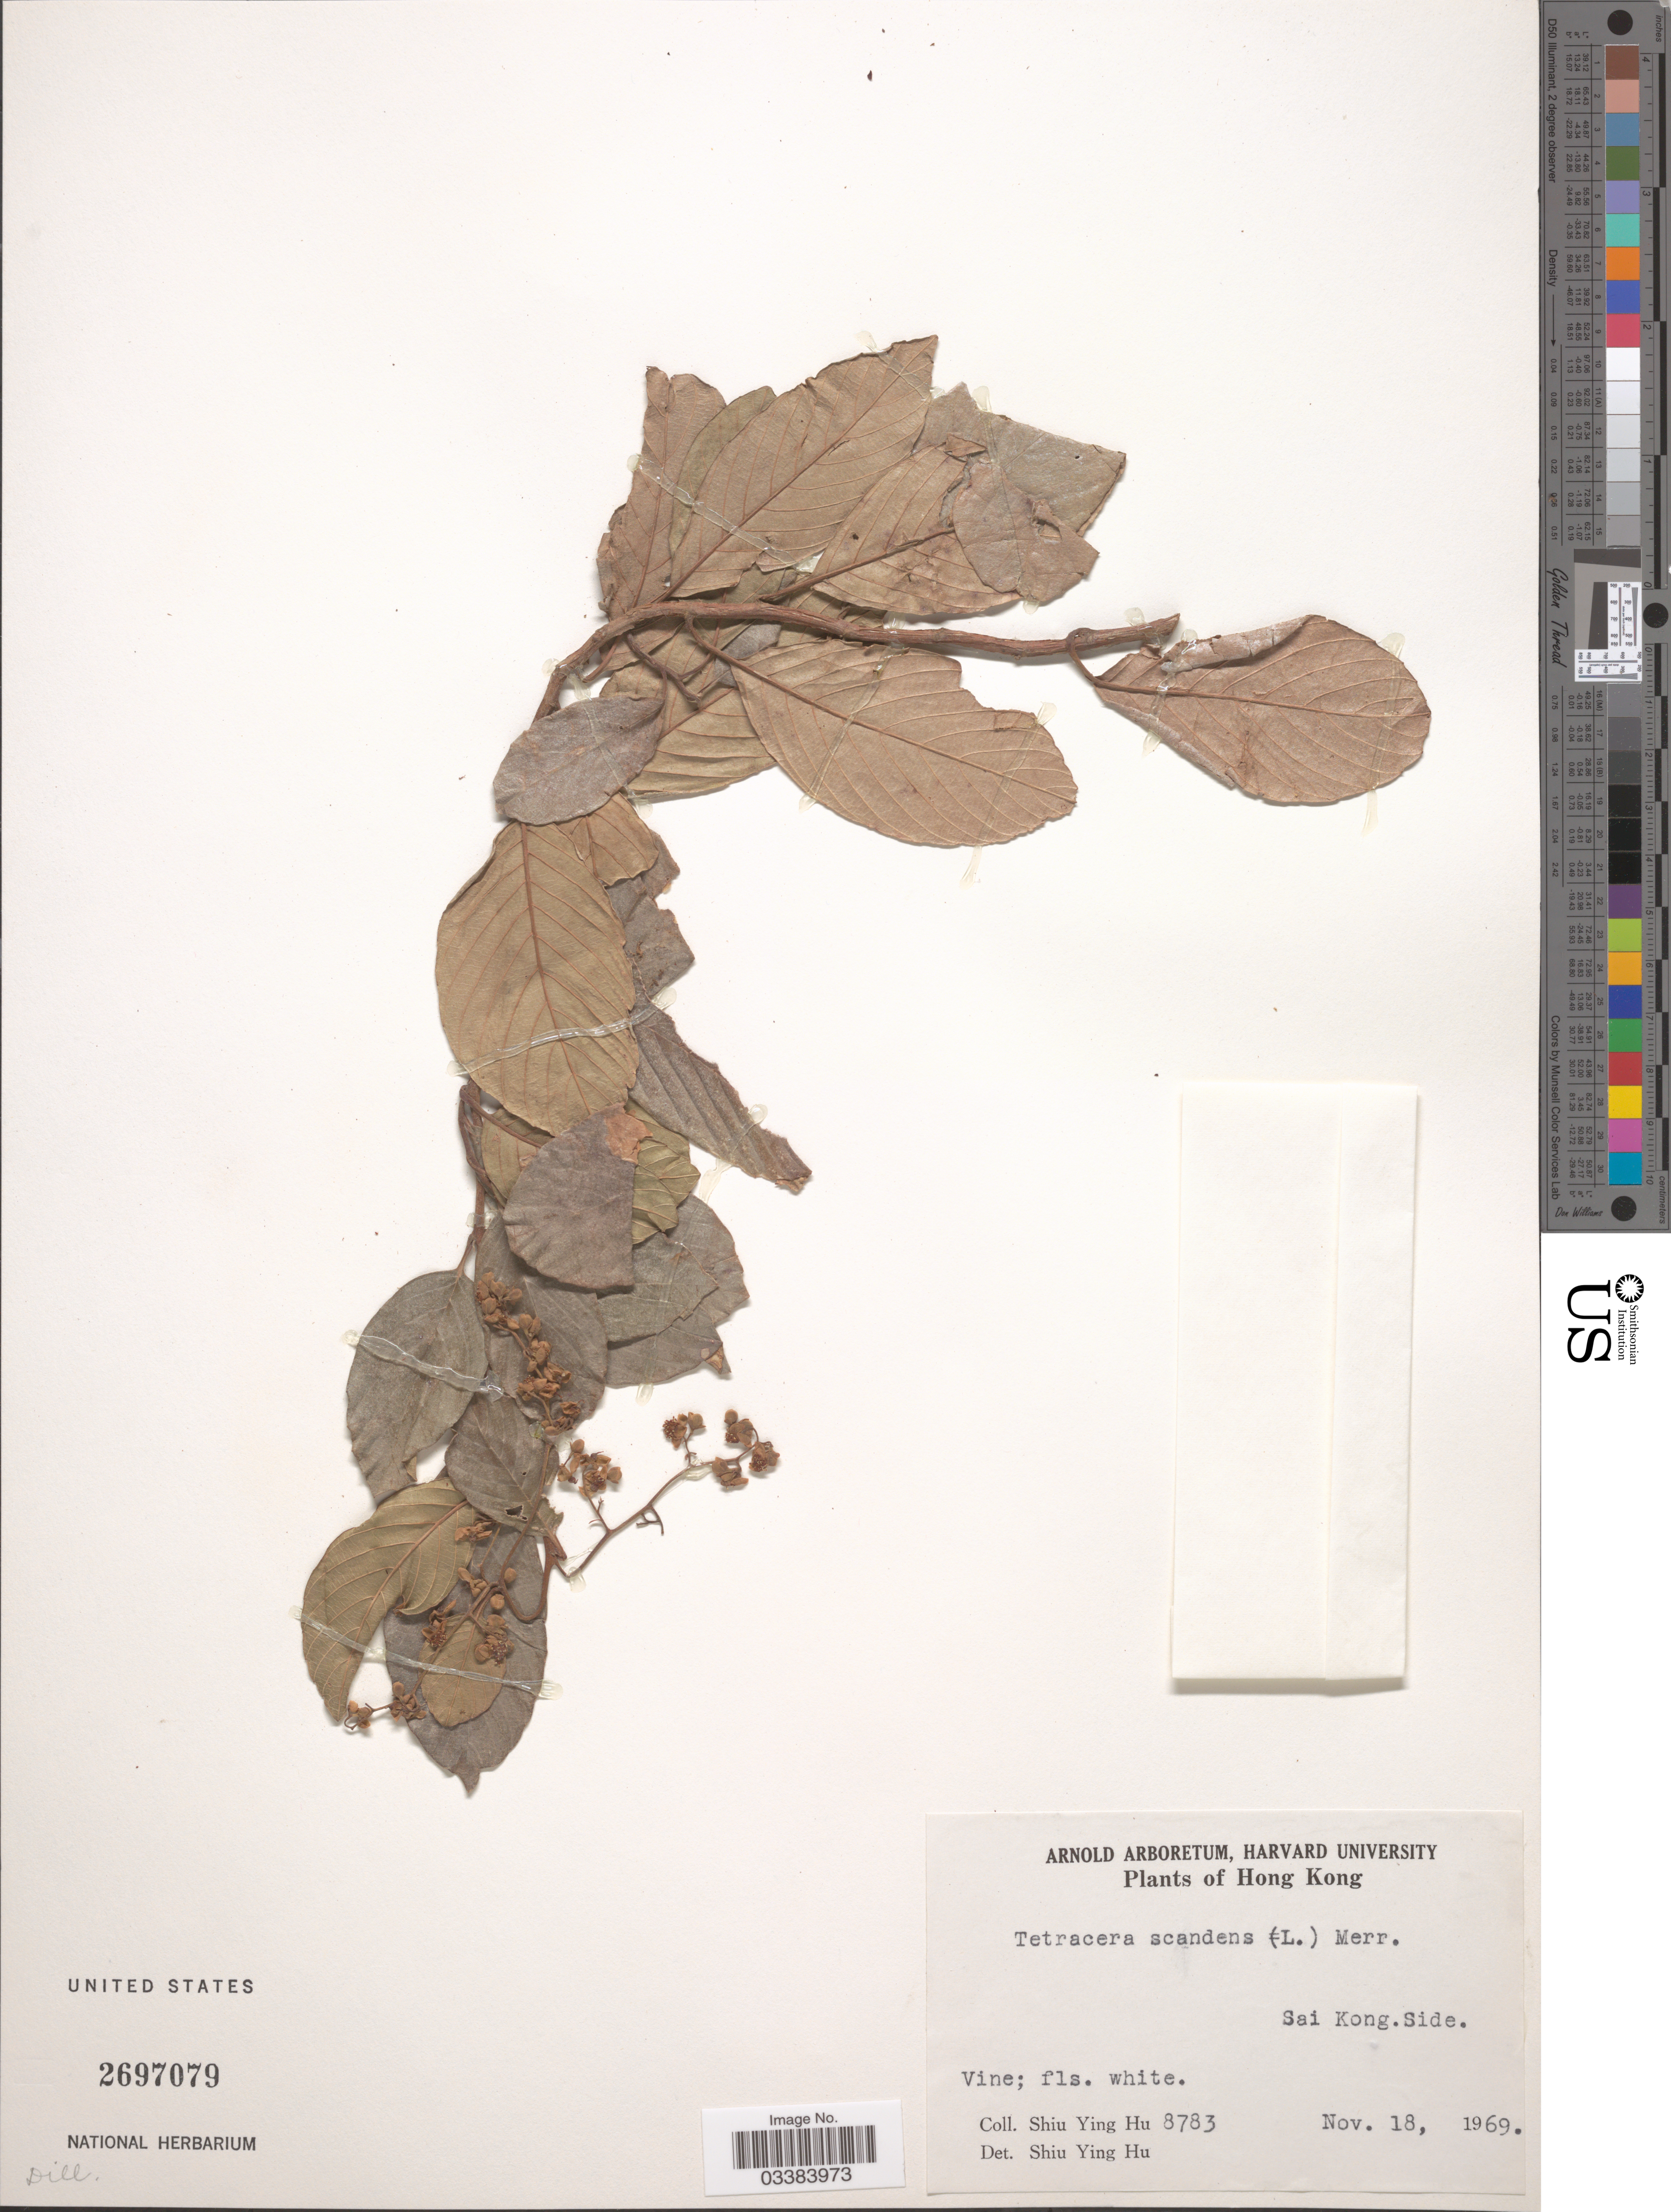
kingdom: Plantae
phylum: Tracheophyta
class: Magnoliopsida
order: Dilleniales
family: Dilleniaceae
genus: Tetracera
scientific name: Tetracera scandens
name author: (L.) Merr.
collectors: S. Y. Hu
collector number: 8783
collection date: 1969-11-18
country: China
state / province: Hong Kong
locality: Sai Kong. Side.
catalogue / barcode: US 2697079